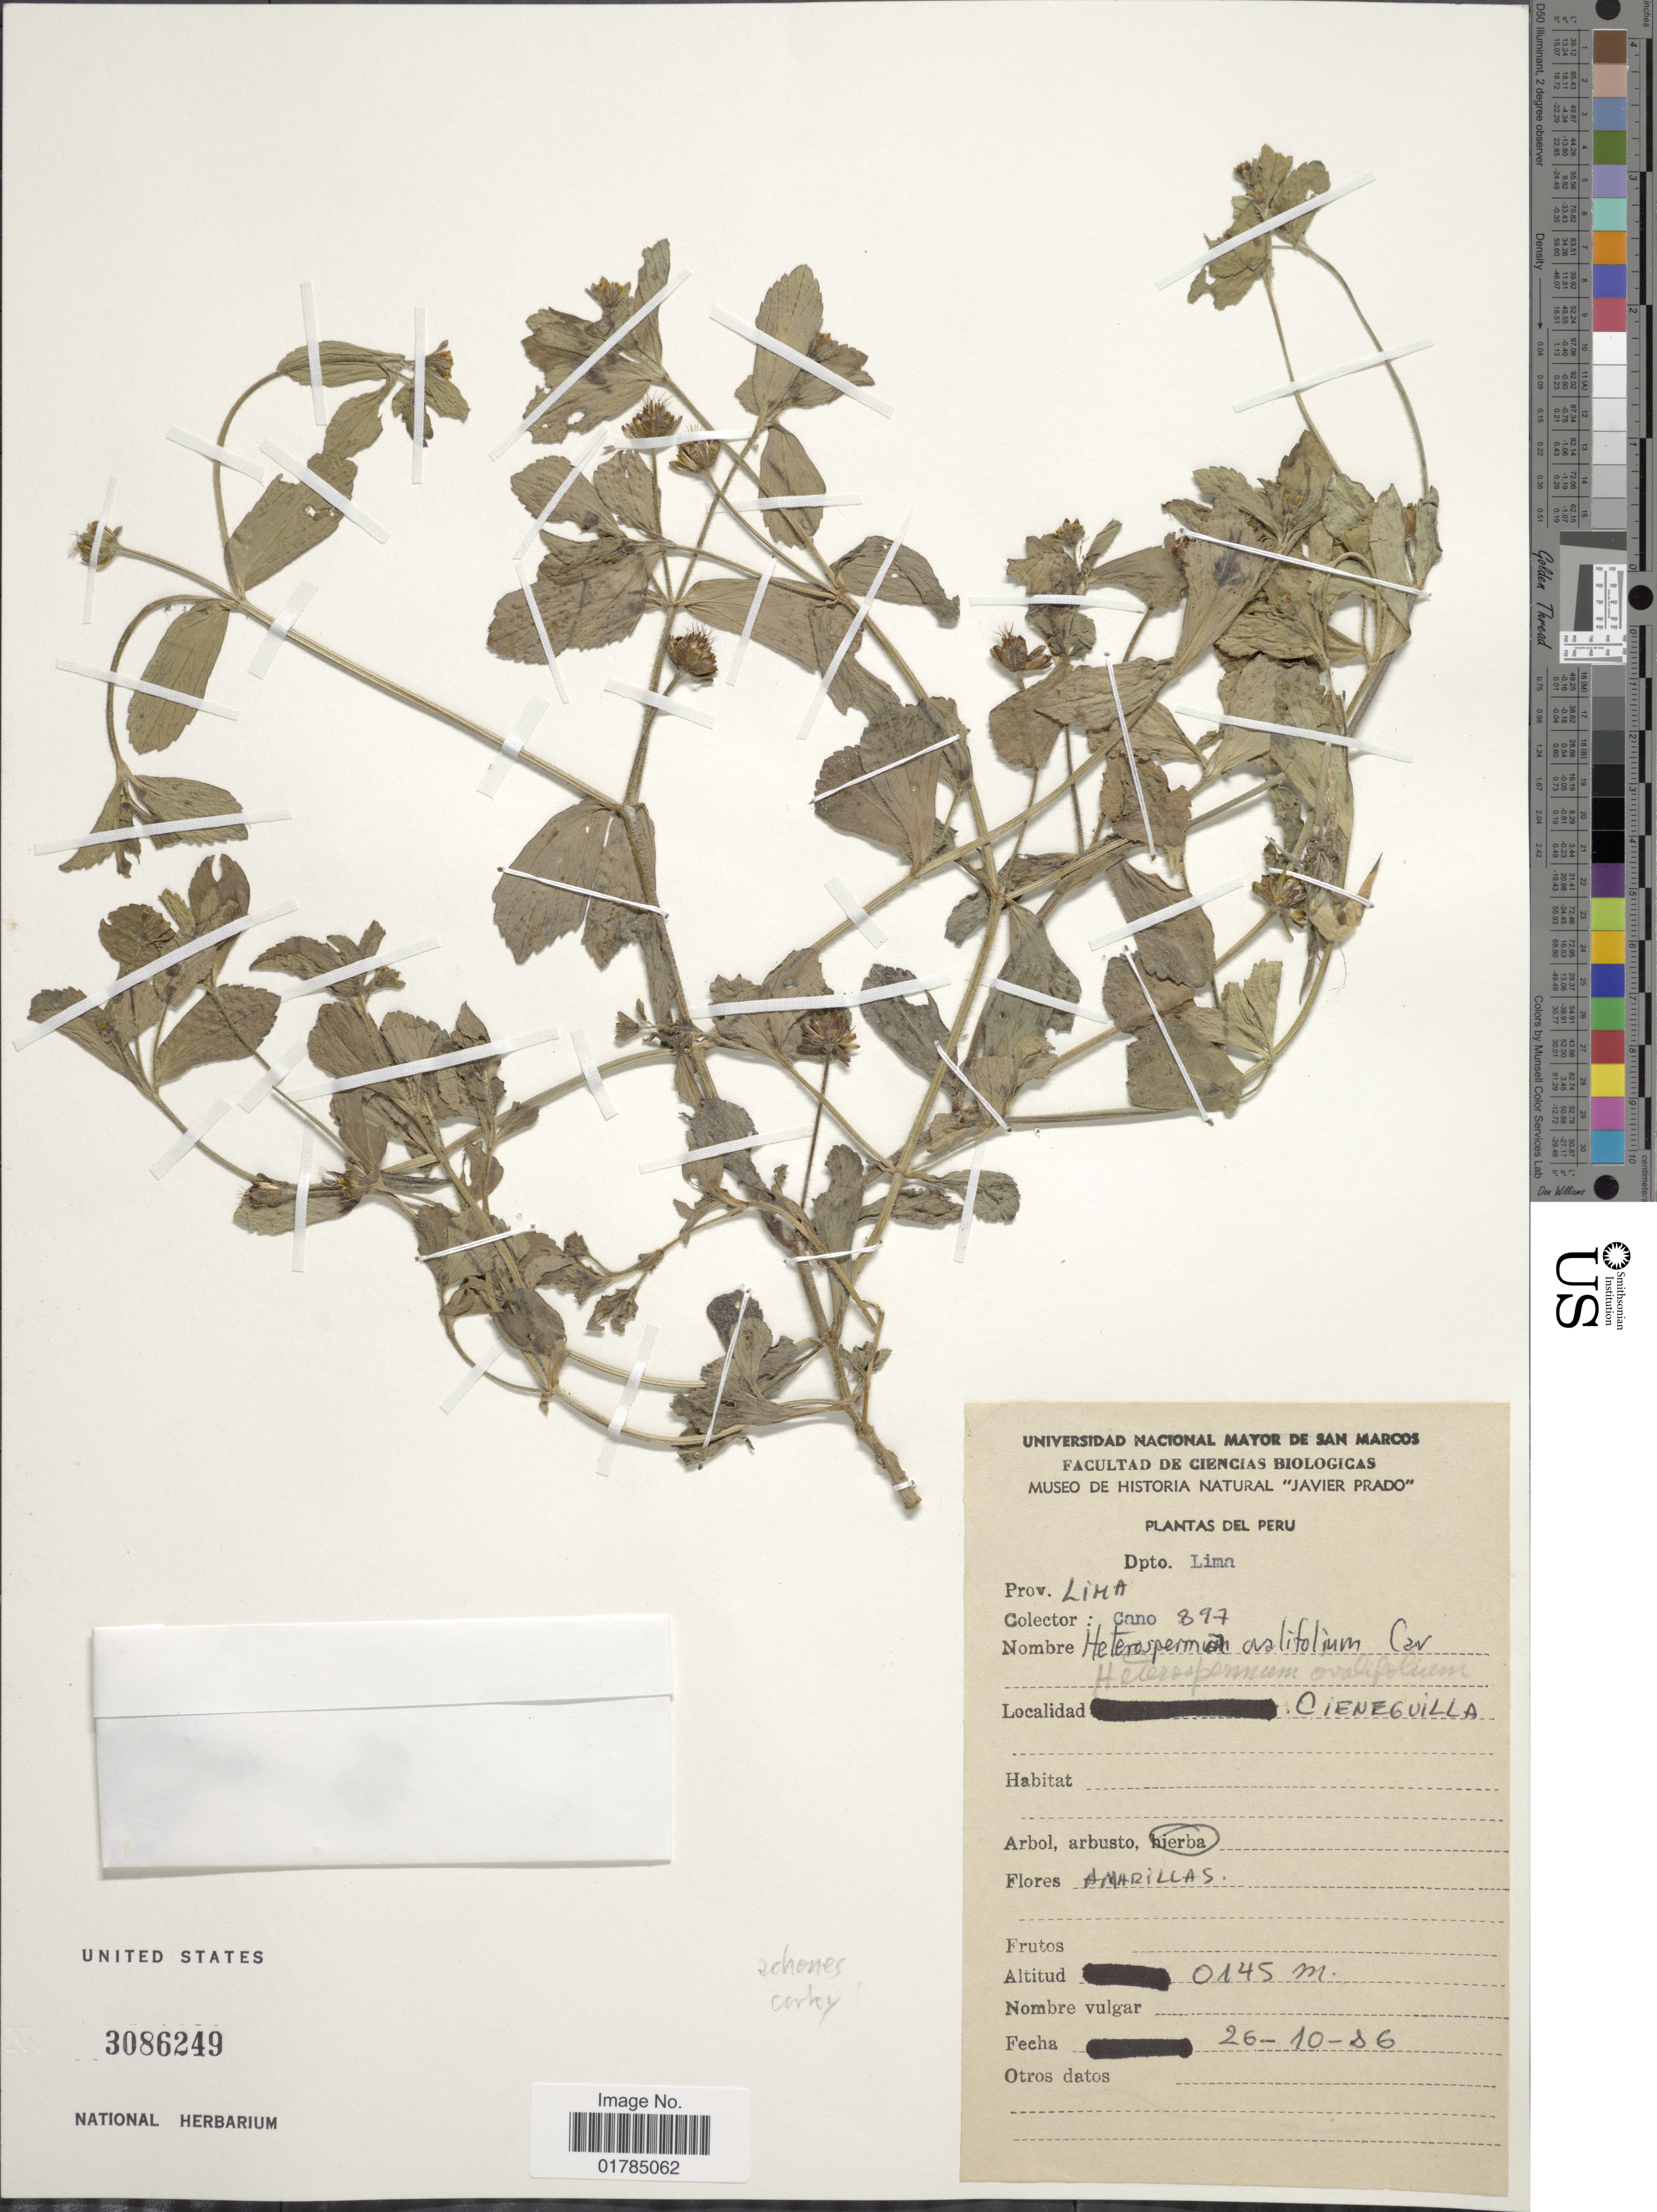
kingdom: Plantae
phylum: Tracheophyta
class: Magnoliopsida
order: Asterales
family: Asteraceae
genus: Heterosperma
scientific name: Heterosperma ovatifolium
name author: Cav.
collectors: Cano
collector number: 897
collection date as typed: Transcribed d/m/y: 26/10/86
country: Peru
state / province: Lima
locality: Prov. Lima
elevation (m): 145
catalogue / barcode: US 3086249